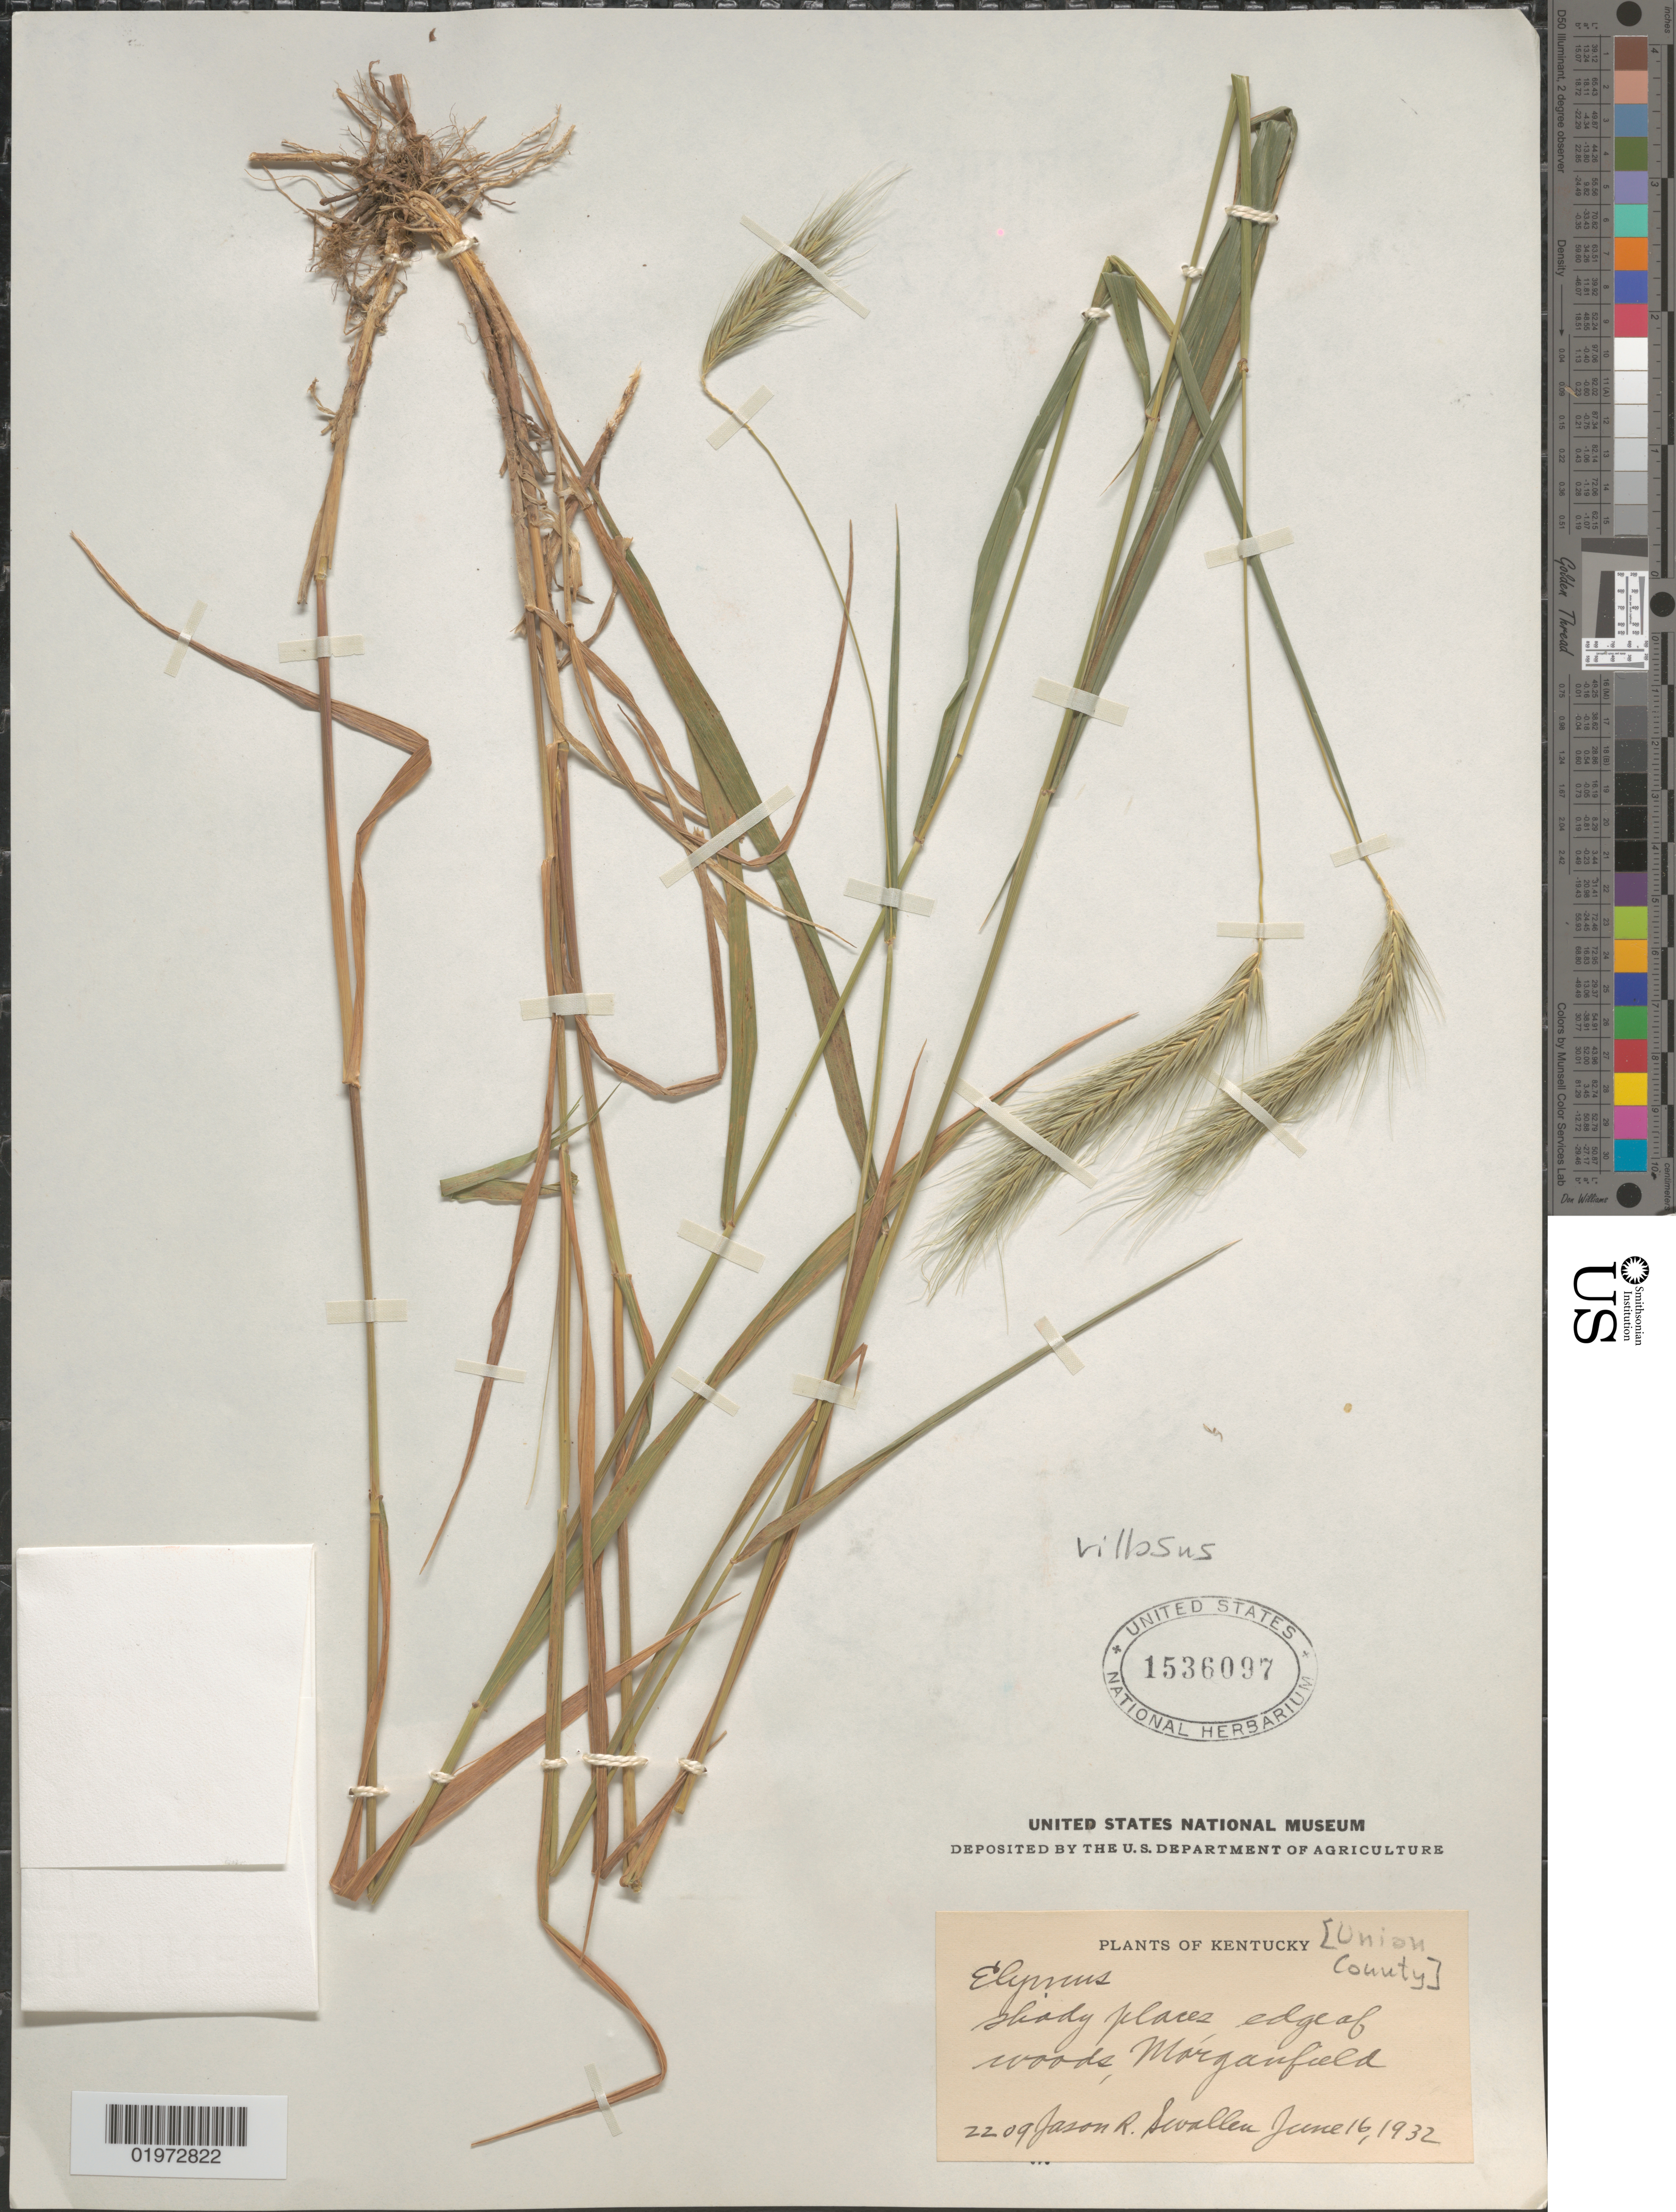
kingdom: Plantae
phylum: Tracheophyta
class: Liliopsida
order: Poales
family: Poaceae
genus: Elymus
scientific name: Elymus villosus var. arkansanus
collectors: J. R. Swallen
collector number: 2209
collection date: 1932-06-16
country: United States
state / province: Kentucky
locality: Union County. Edge of woods, Morganfield.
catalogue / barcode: US 1536097